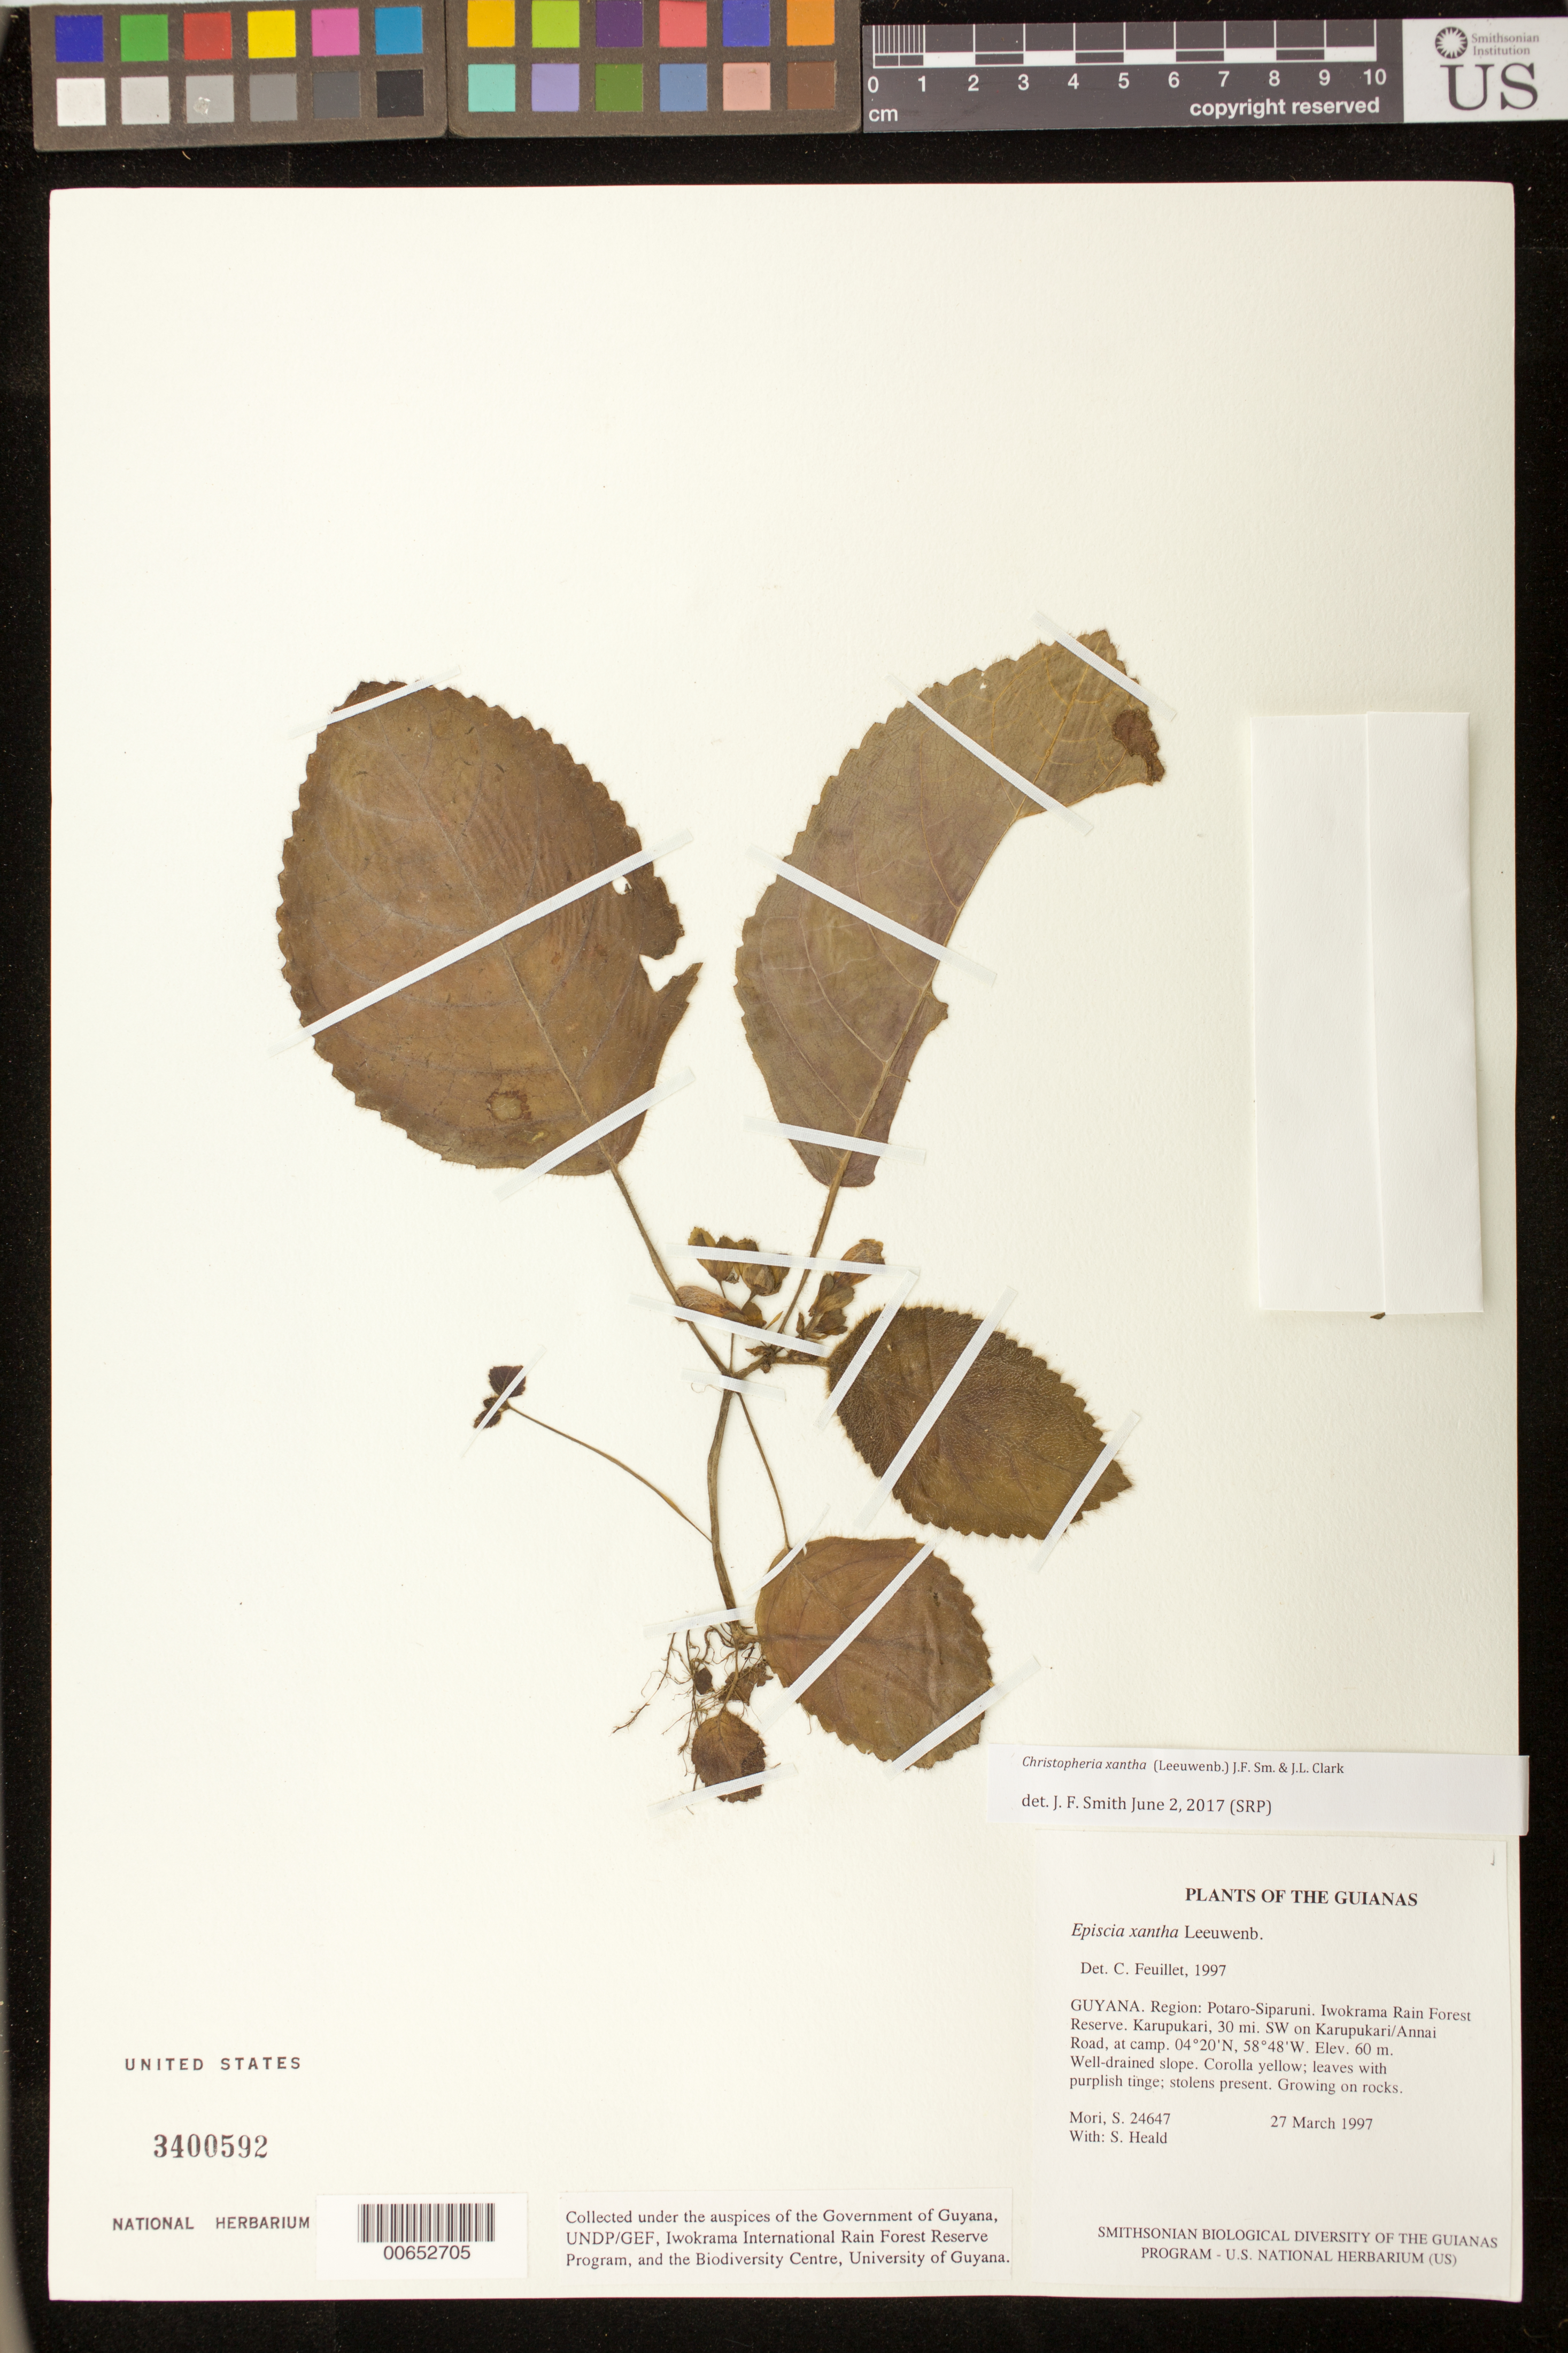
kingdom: Plantae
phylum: Tracheophyta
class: Magnoliopsida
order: Lamiales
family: Gesneriaceae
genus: Christopheria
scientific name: Christopheria xantha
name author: (Leeuwenb.) J.F. Sm. & J.L. Clark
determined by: Smith, J. F.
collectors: S. Mori & S. Heald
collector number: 24647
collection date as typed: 27 Mar 1997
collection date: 1997-03-27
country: Guyana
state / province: Potaro-Siparuni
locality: Iwokrama Rain Forest Reserva, Karupukari, 30 mi. SW on Karupukari/Annai Road, at camp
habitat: Well-drained slope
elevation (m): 60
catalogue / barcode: US 3400592